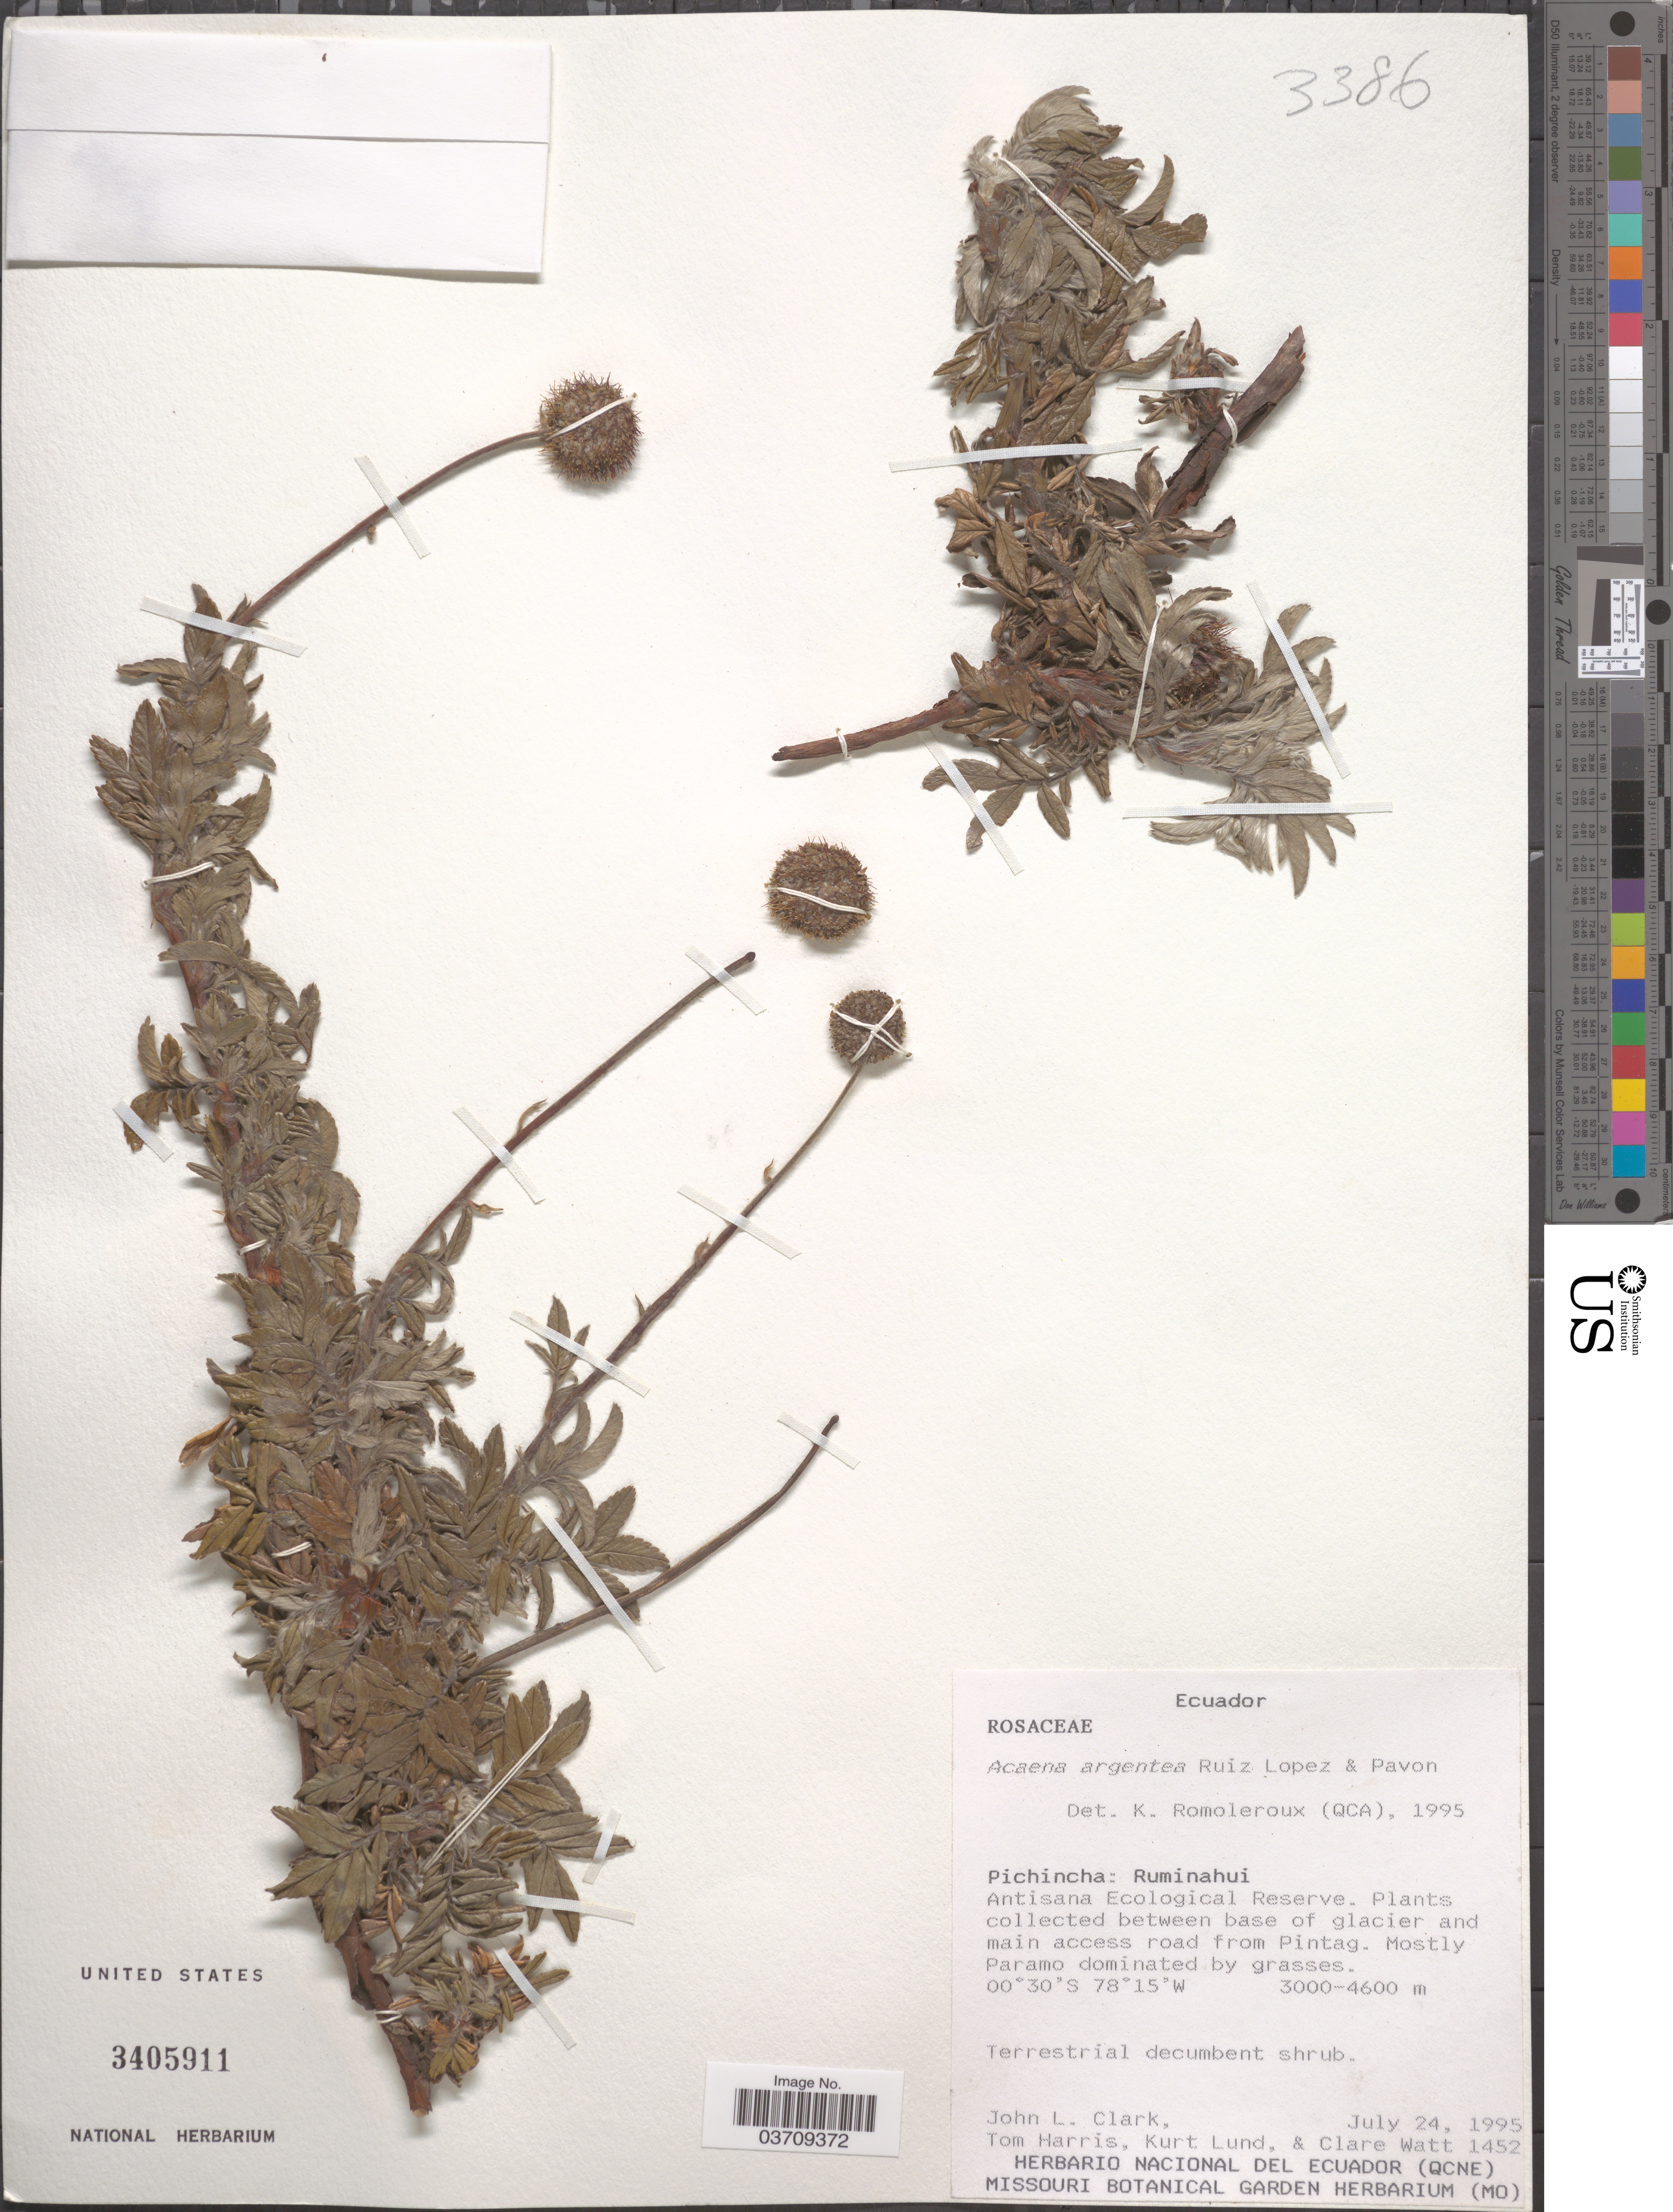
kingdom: Plantae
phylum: Tracheophyta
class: Magnoliopsida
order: Rosales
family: Rosaceae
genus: Acaena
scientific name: Acaena cylindristachya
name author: Ruiz & Pav.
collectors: J. L. Clark, T. Harris, L. Kurt & C. Watt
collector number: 1452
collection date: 1995-07-24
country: Ecuador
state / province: Pichincha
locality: Ruminahui. Antisana Ecological Reserve. Between base of glacier and main access road from Pintag.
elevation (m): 3000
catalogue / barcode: US 3405911